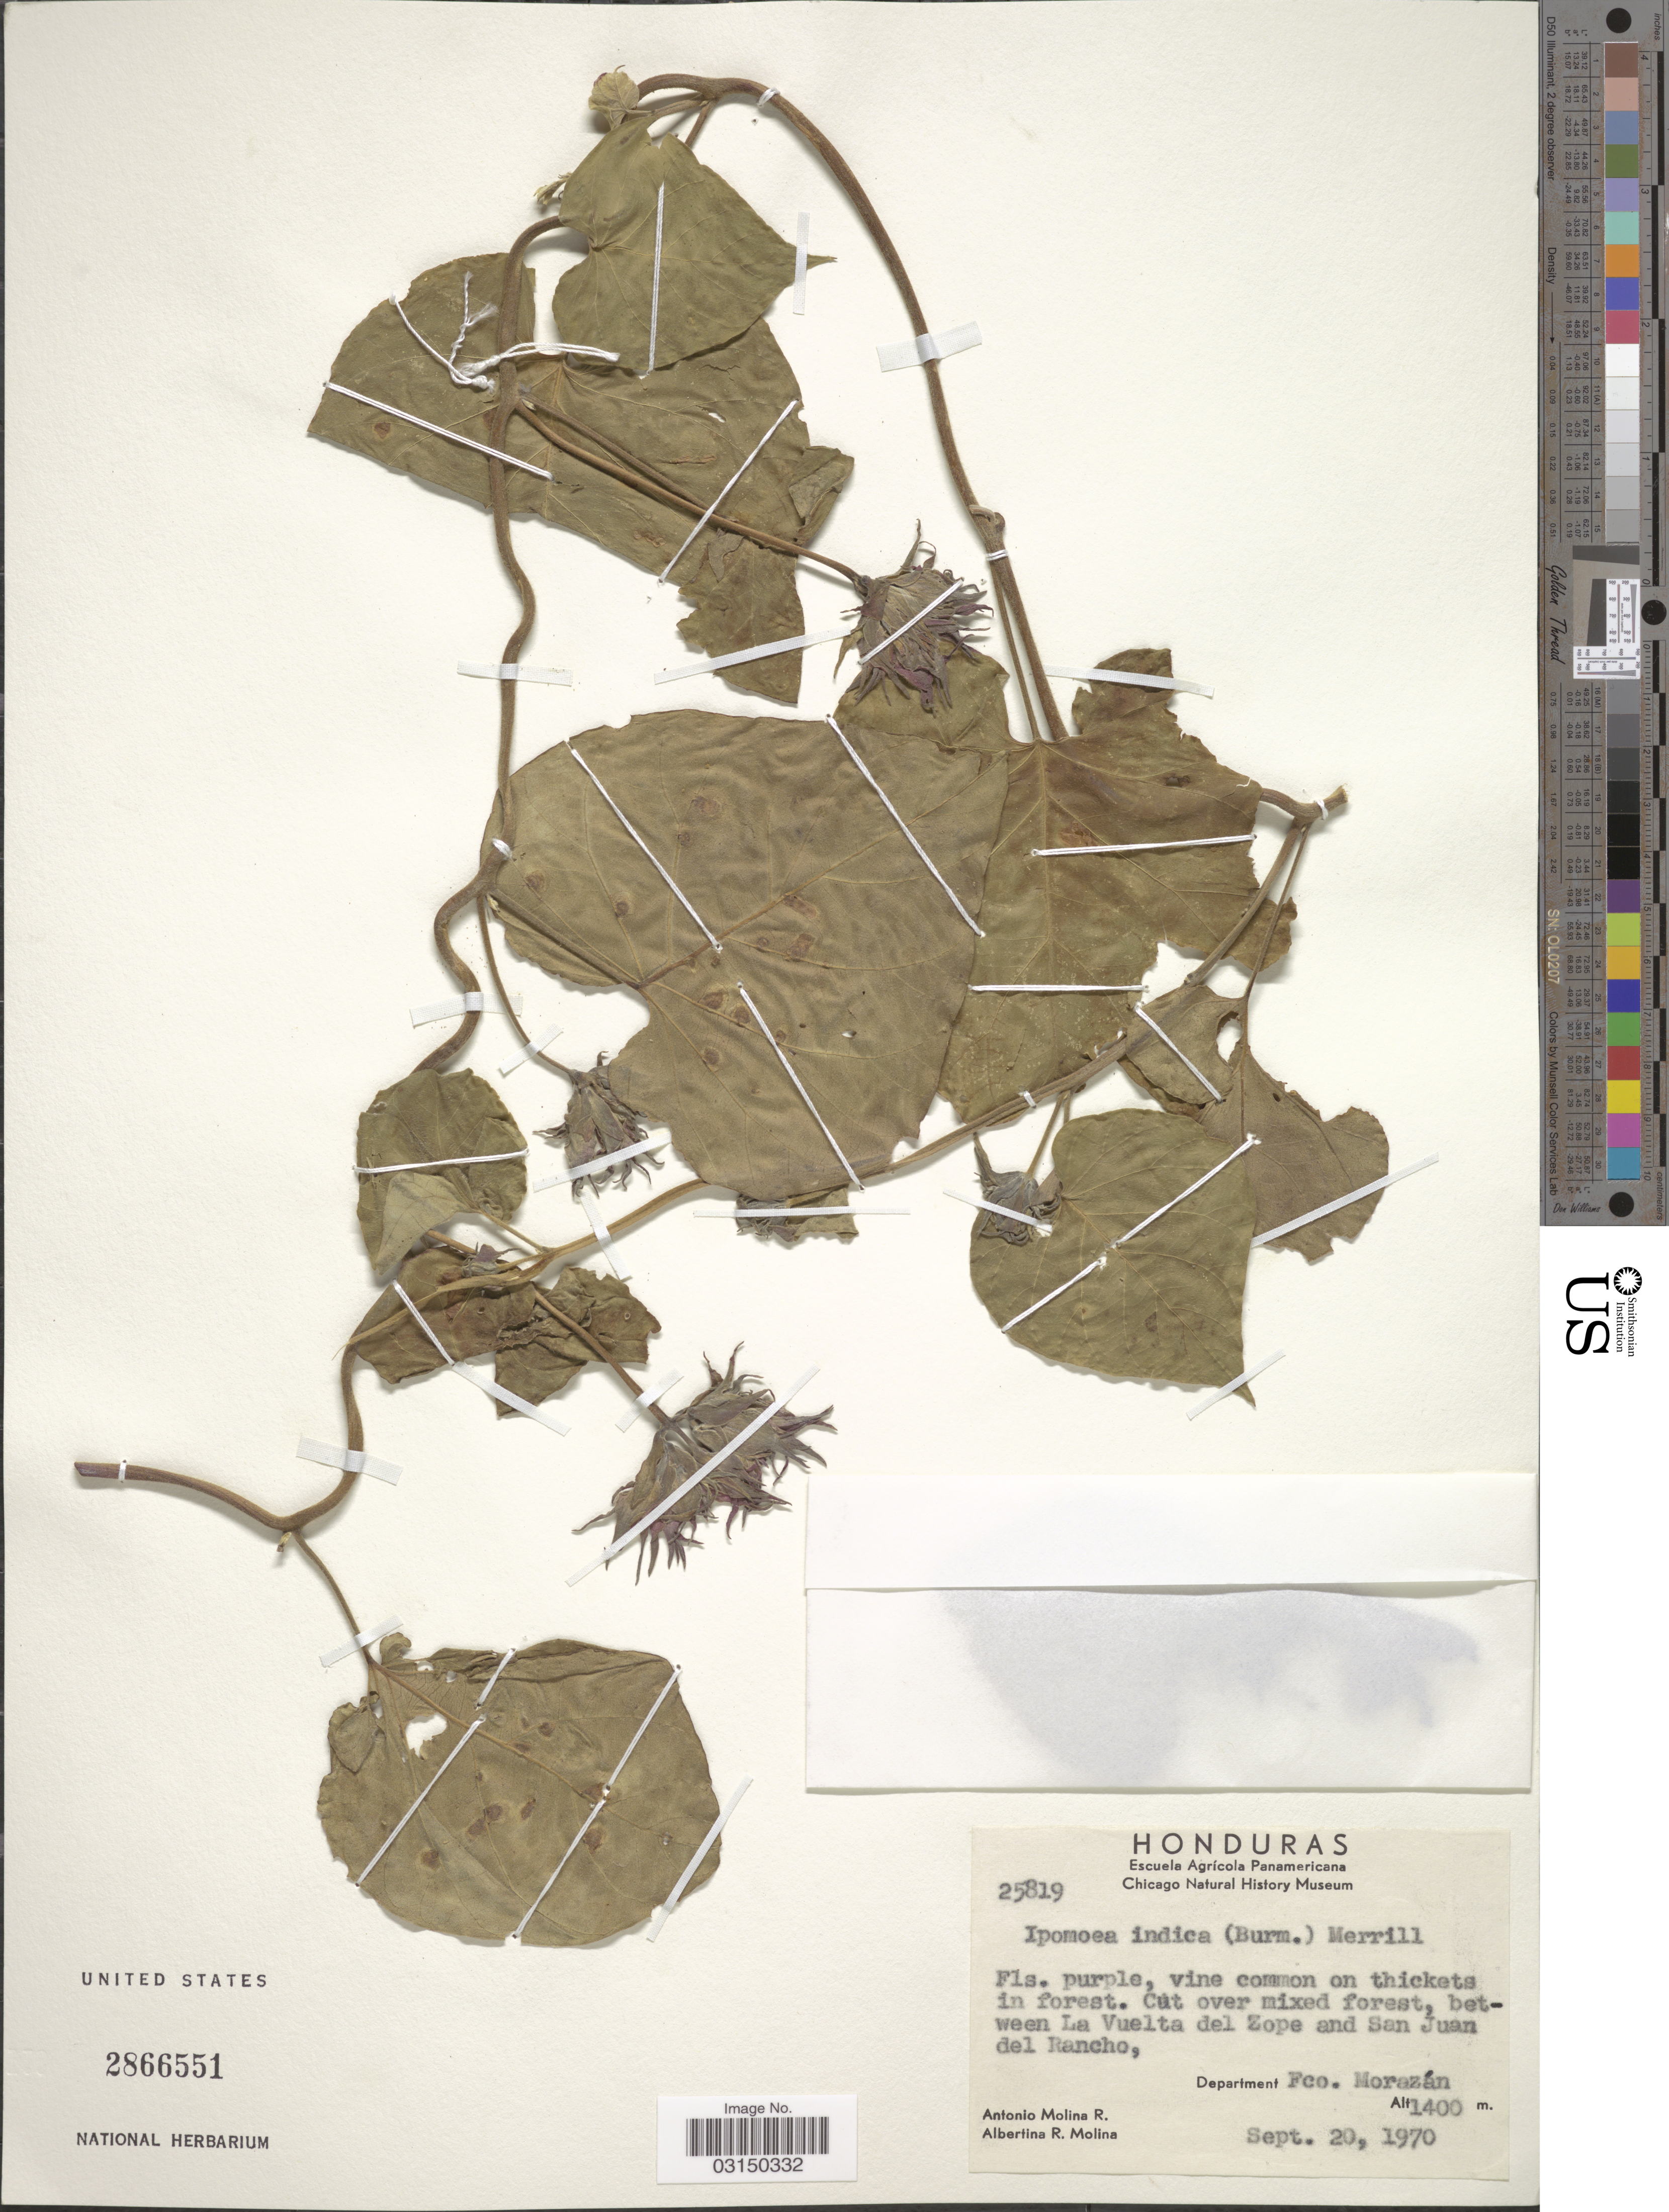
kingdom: Plantae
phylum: Tracheophyta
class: Magnoliopsida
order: Solanales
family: Convolvulaceae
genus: Ipomoea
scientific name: Ipomoea indica (Burm.) Merr. var. indica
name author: (Burm.) Merr.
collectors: A. Molina R. & A. R. Molina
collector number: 25819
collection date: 1970-09-20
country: Honduras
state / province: Fco. Morazán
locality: Between La Vuelta del Zope and San Juan del Rancho, Department Fco. Morazán.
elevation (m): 1400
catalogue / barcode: US 2866551